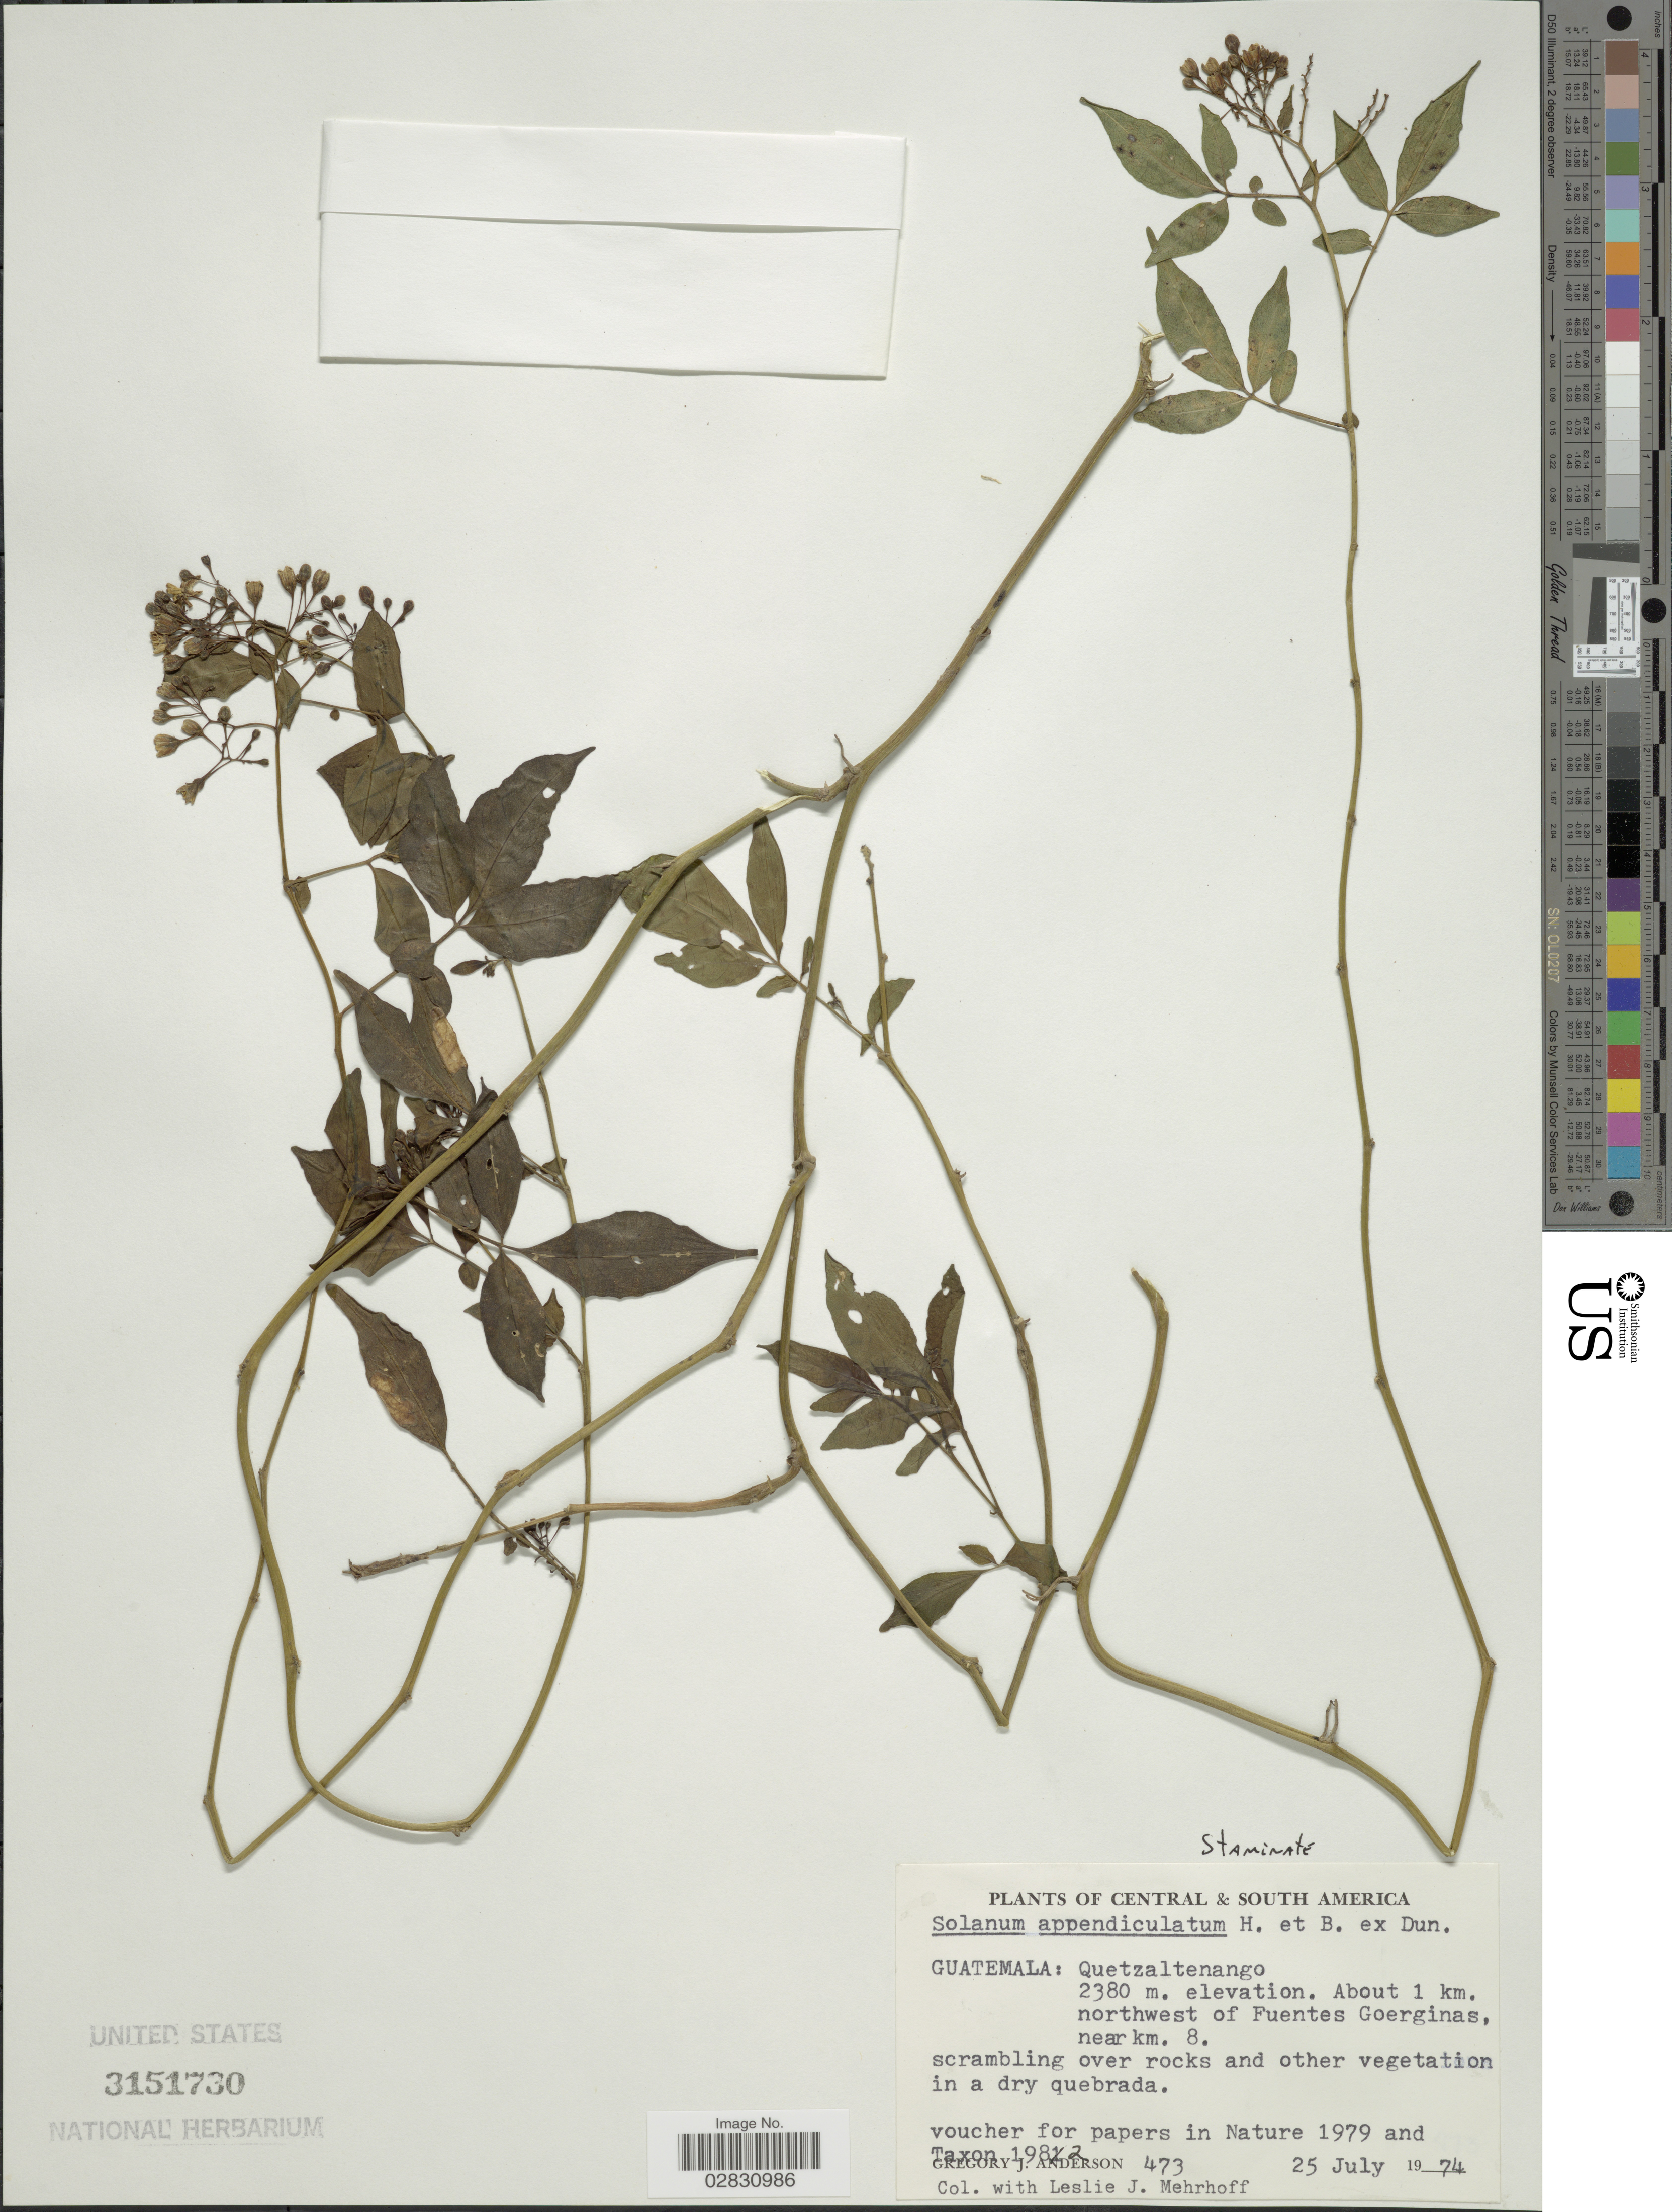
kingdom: Plantae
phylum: Tracheophyta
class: Magnoliopsida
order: Solanales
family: Solanaceae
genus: Solanum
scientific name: Solanum appendiculatum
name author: Humb. & Bonpl. ex Dunal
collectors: G. J. Anderson & L. Mehrhoff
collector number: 473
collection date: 1974-07-25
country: Guatemala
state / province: Quetzaltenango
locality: Central & South America. About 1 km. northwest of Fuentes Goerginas, near km. 8.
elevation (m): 2380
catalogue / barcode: US 3151730